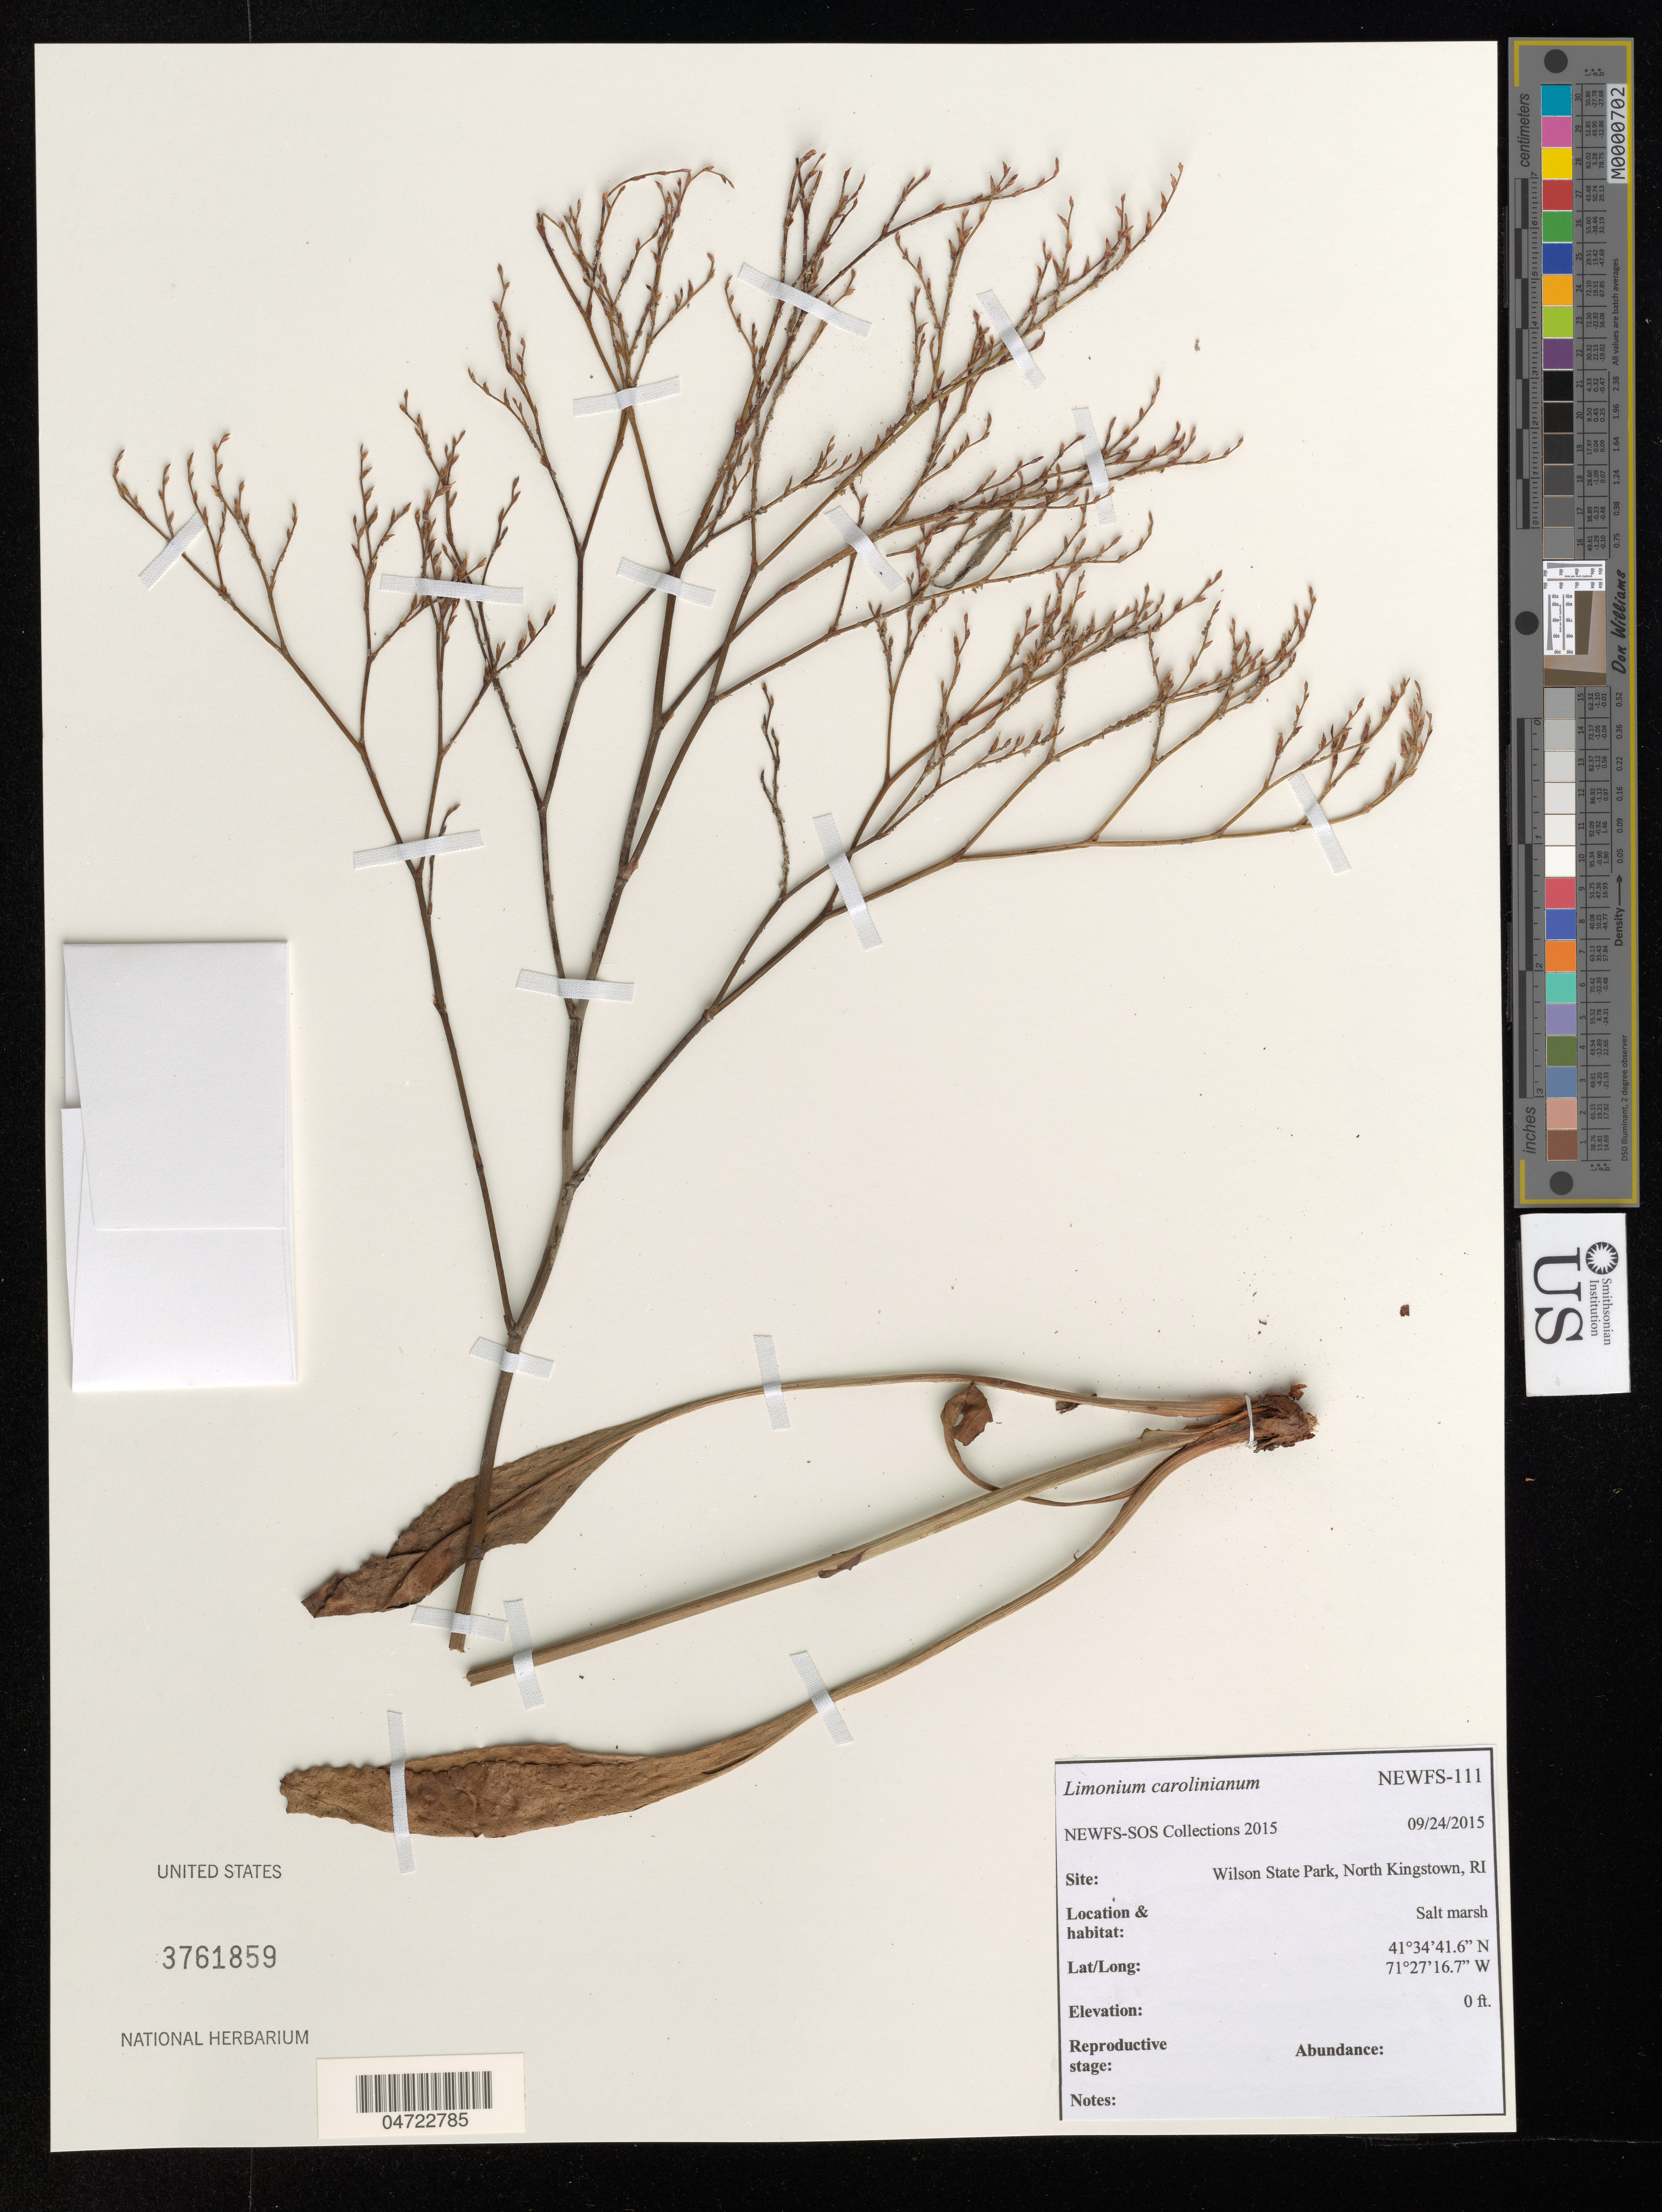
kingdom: Plantae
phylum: Tracheophyta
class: Magnoliopsida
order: Caryophyllales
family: Plumbaginaceae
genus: Limonium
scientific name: Limonium carolinianum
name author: (Walter) Britton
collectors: NEWFS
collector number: NEWFS-111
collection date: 2015-09-24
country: United States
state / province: Rhode Island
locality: Wilson State Park, North Kingstown.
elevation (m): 0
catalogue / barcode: US 3761859